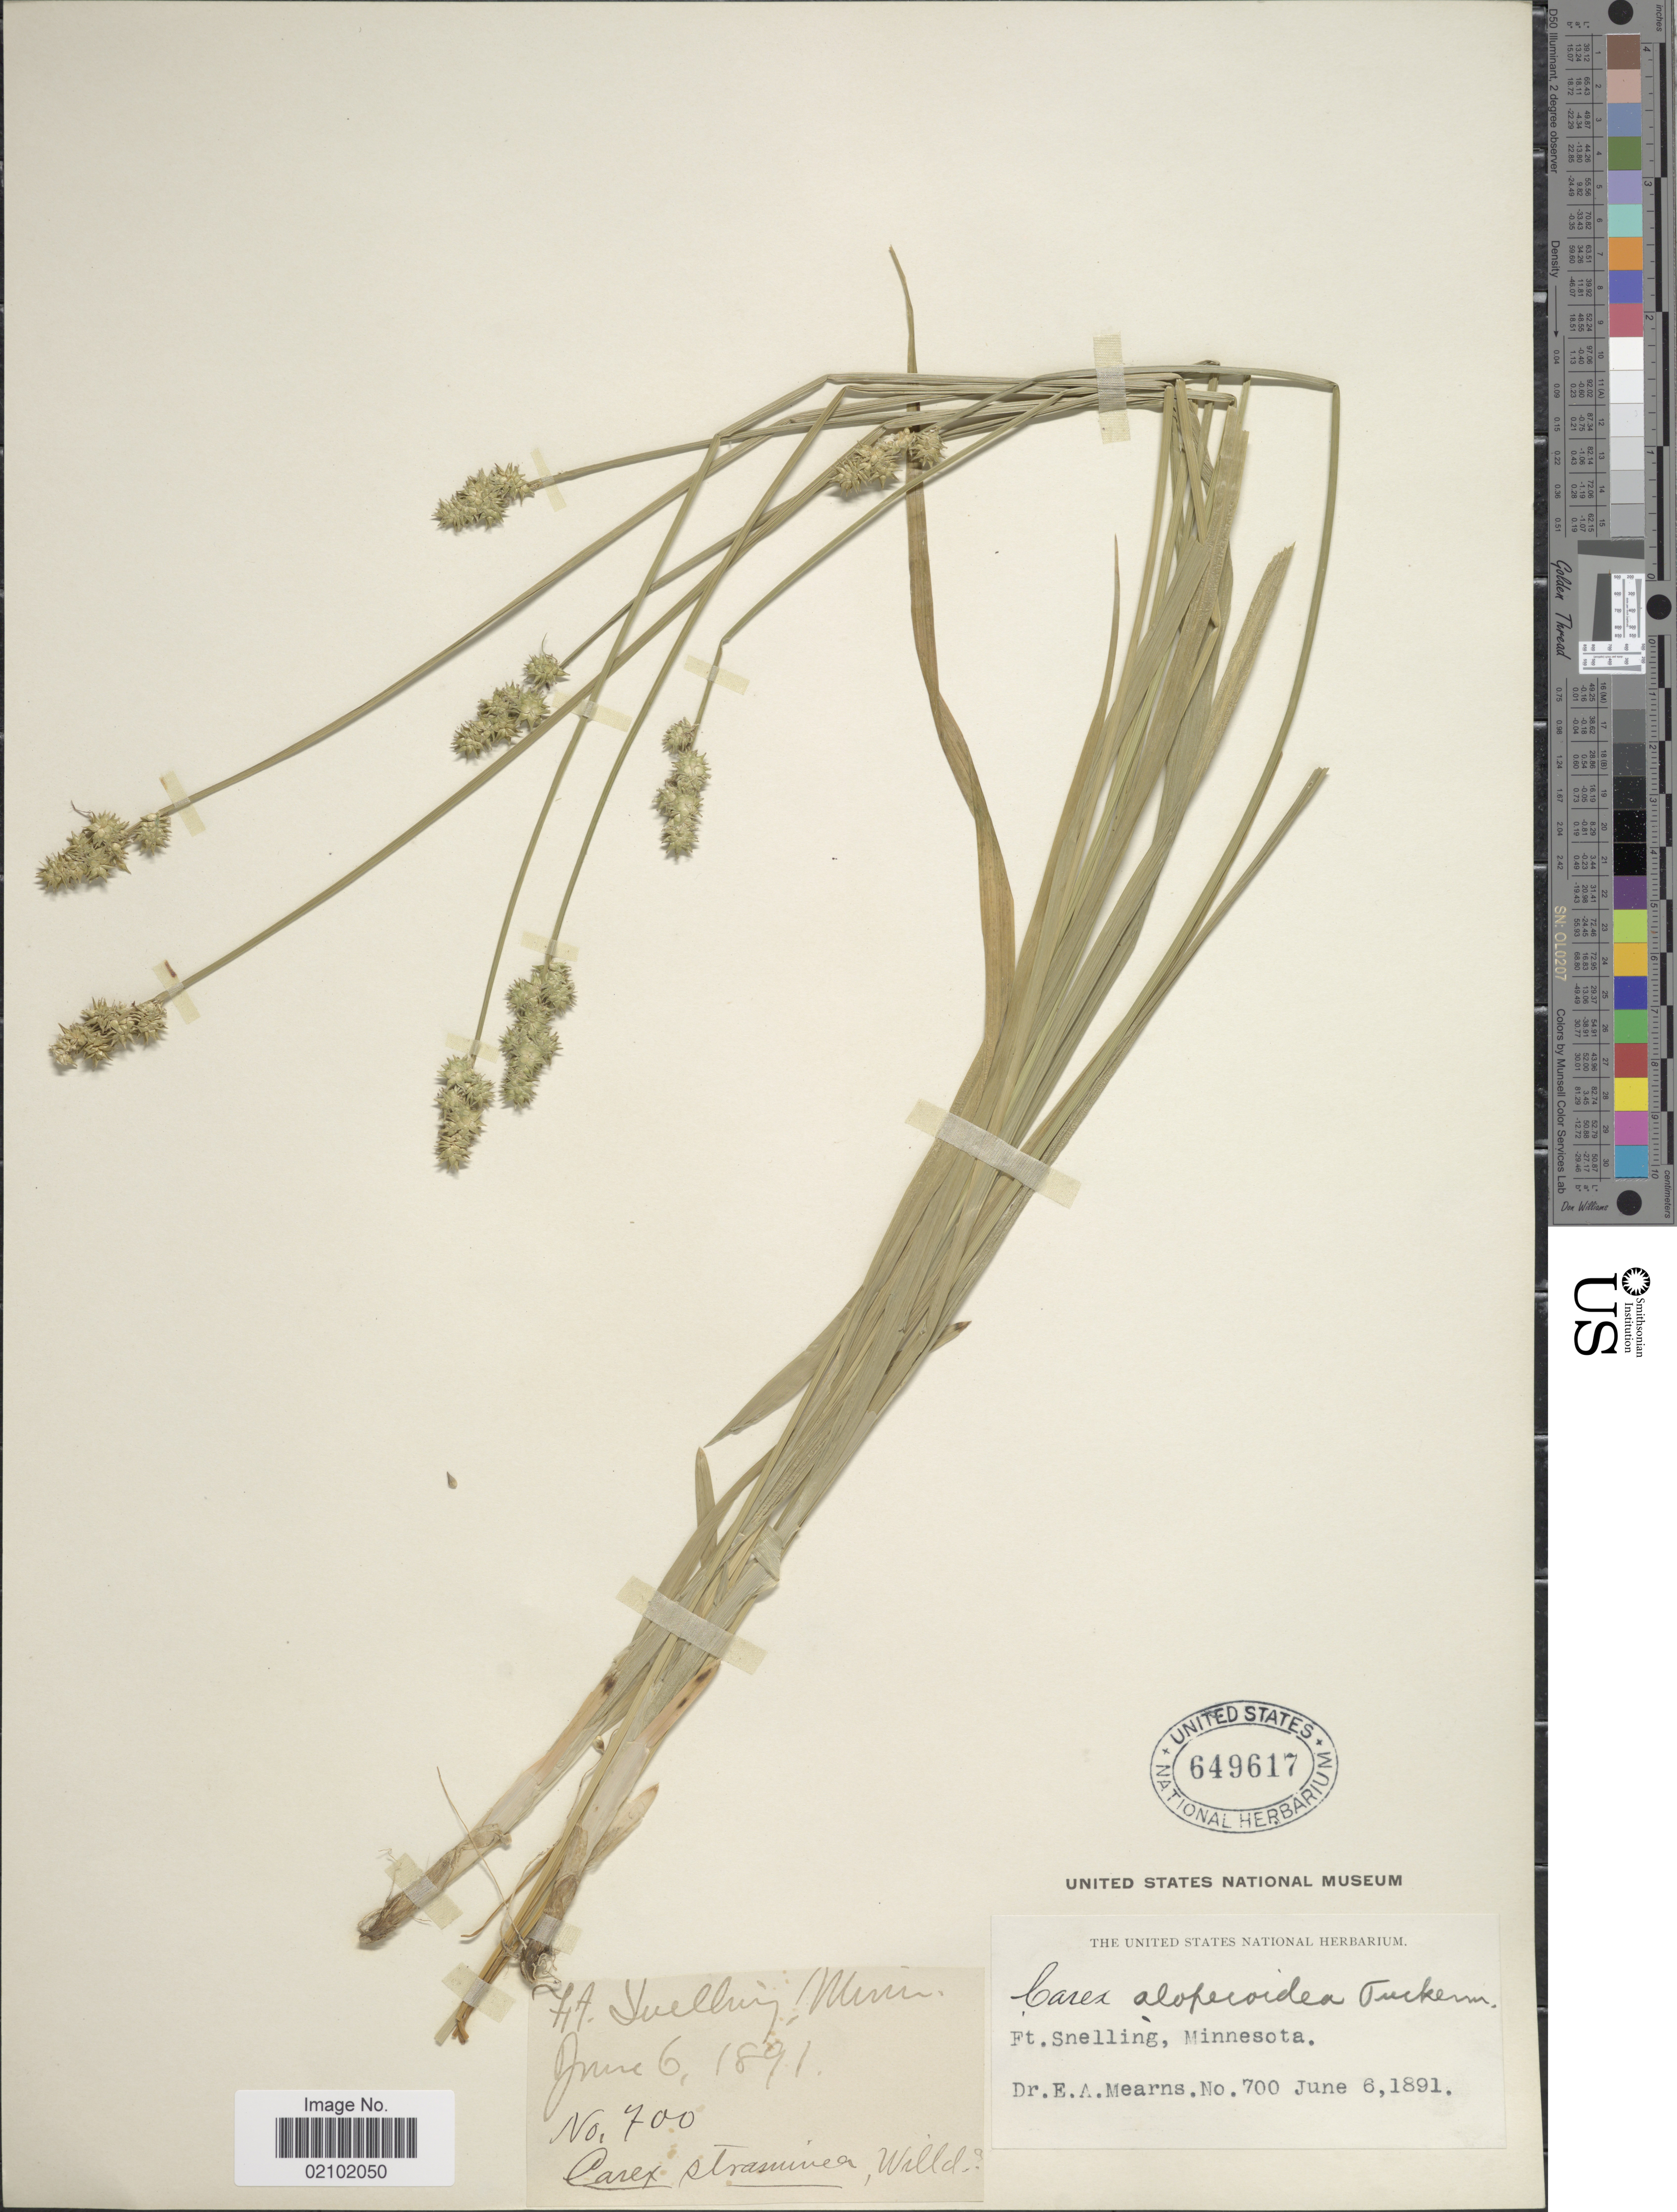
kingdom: Plantae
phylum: Tracheophyta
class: Liliopsida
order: Poales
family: Cyperaceae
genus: Carex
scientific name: Carex alopecoidea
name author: Tuck.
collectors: E. A. Mearns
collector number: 700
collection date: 1891-06-06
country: United States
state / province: Minnesota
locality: Ft. Snelling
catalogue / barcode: US 649617